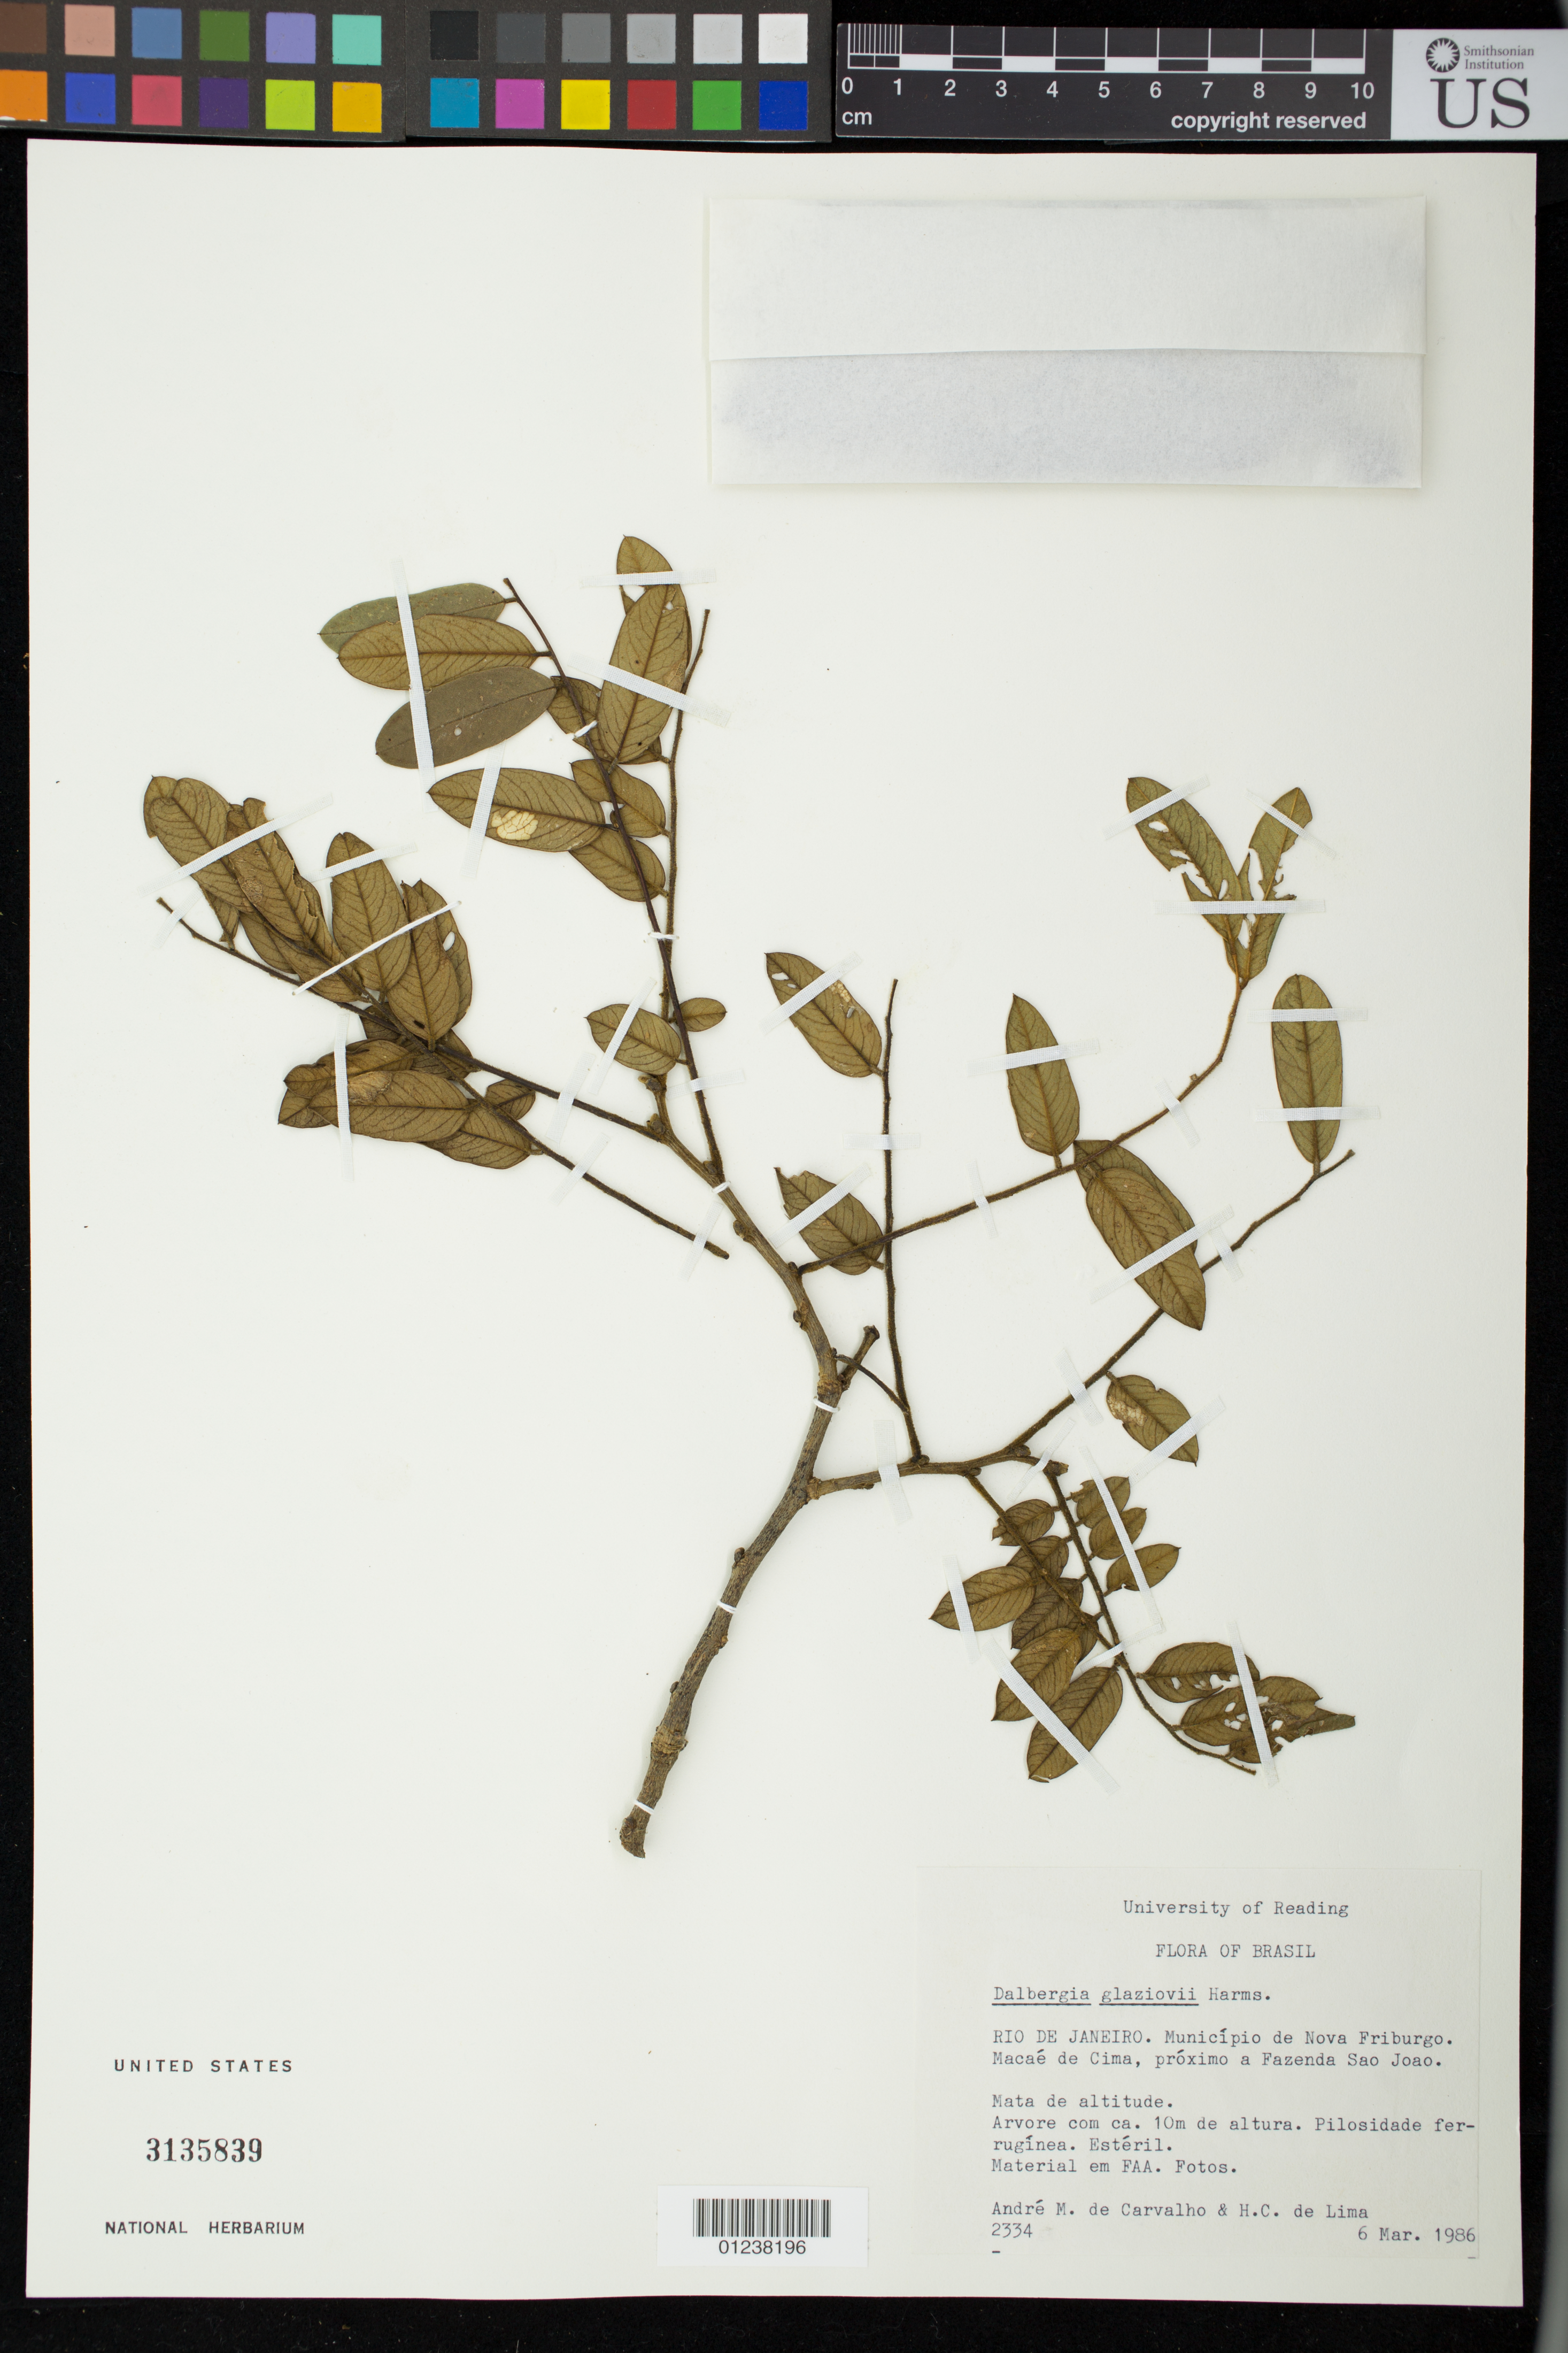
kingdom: Plantae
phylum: Tracheophyta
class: Magnoliopsida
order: Fabales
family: Fabaceae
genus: Dalbergia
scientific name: Dalbergia glaziovii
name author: Harms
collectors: A. M. Carvalho & H. C. Lima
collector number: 2334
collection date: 1986-03-06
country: Brazil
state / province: Rio de Janeiro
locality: Municipio de Nova Friburgo, Macae de Cima, proximo a Fazenda Sao Joao.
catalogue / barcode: US 3135839